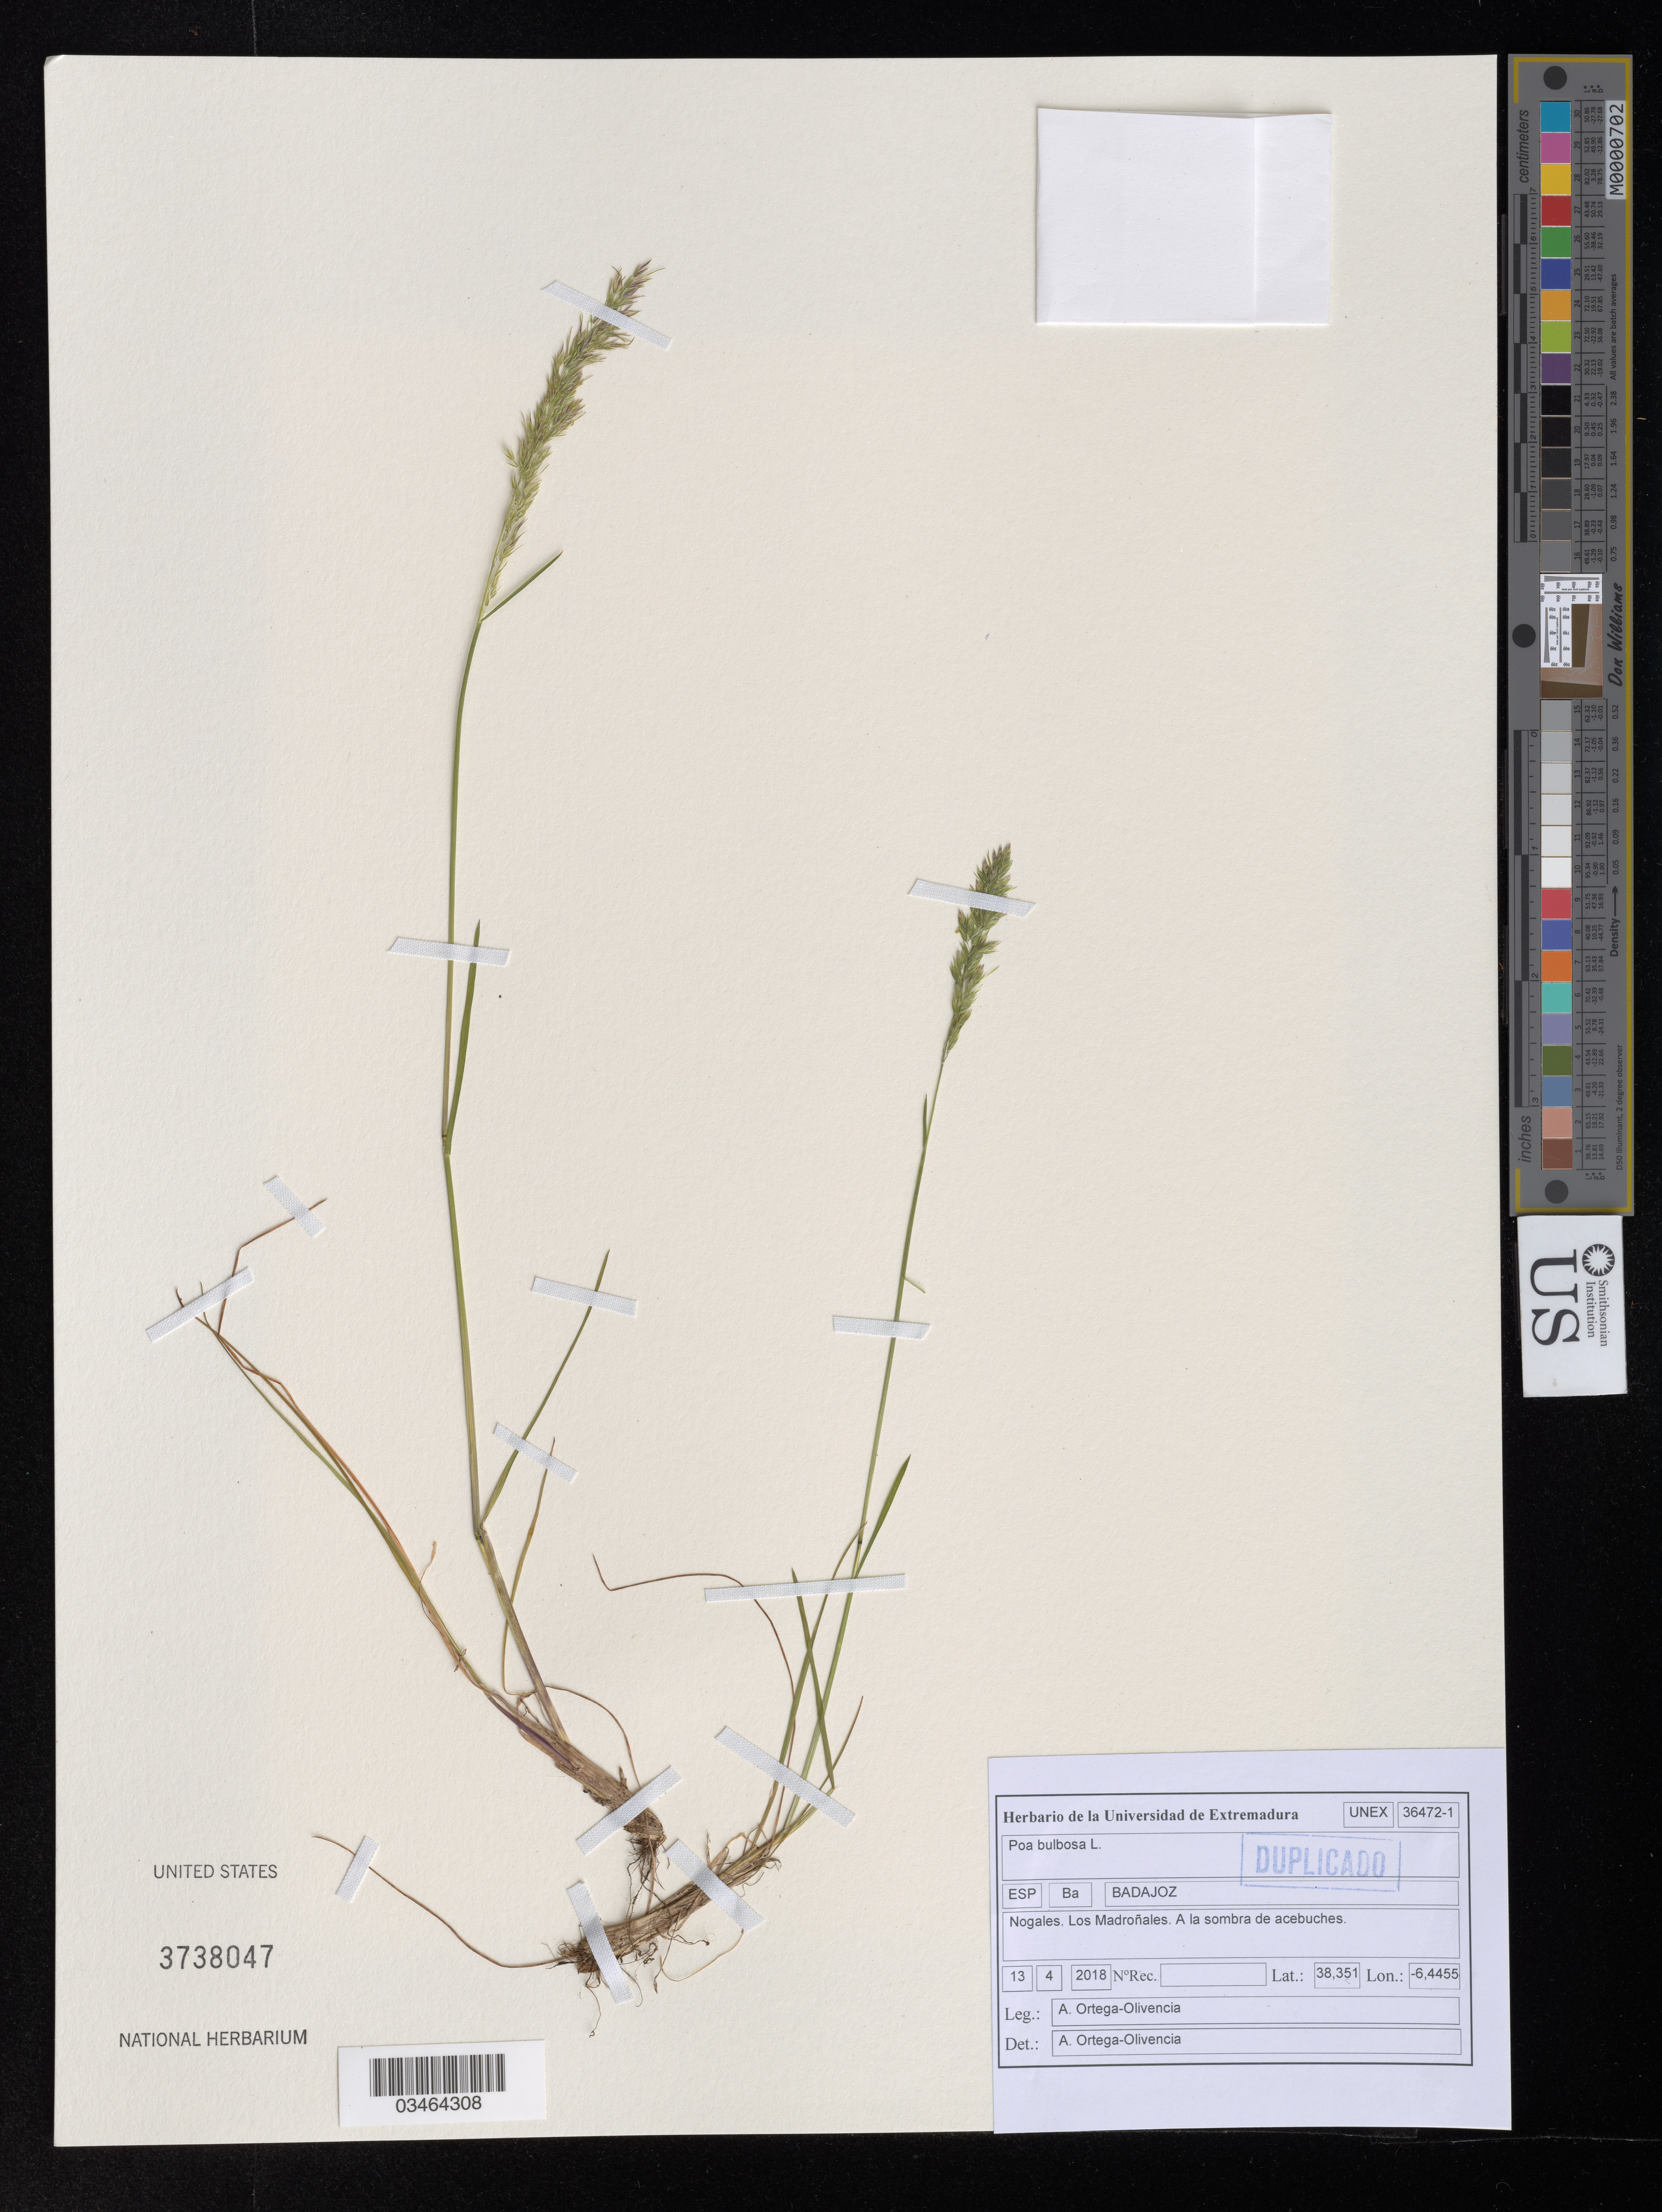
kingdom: Plantae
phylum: Tracheophyta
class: Liliopsida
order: Poales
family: Poaceae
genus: Poa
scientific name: Poa bulbosa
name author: L.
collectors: A. Ortega-Olivencia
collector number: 36472-1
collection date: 2018-04-13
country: Spain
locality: ESP. Ba. Badajoz. Nogales. Los Madroñales. A la sombra de acebuches.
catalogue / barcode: US 3738047